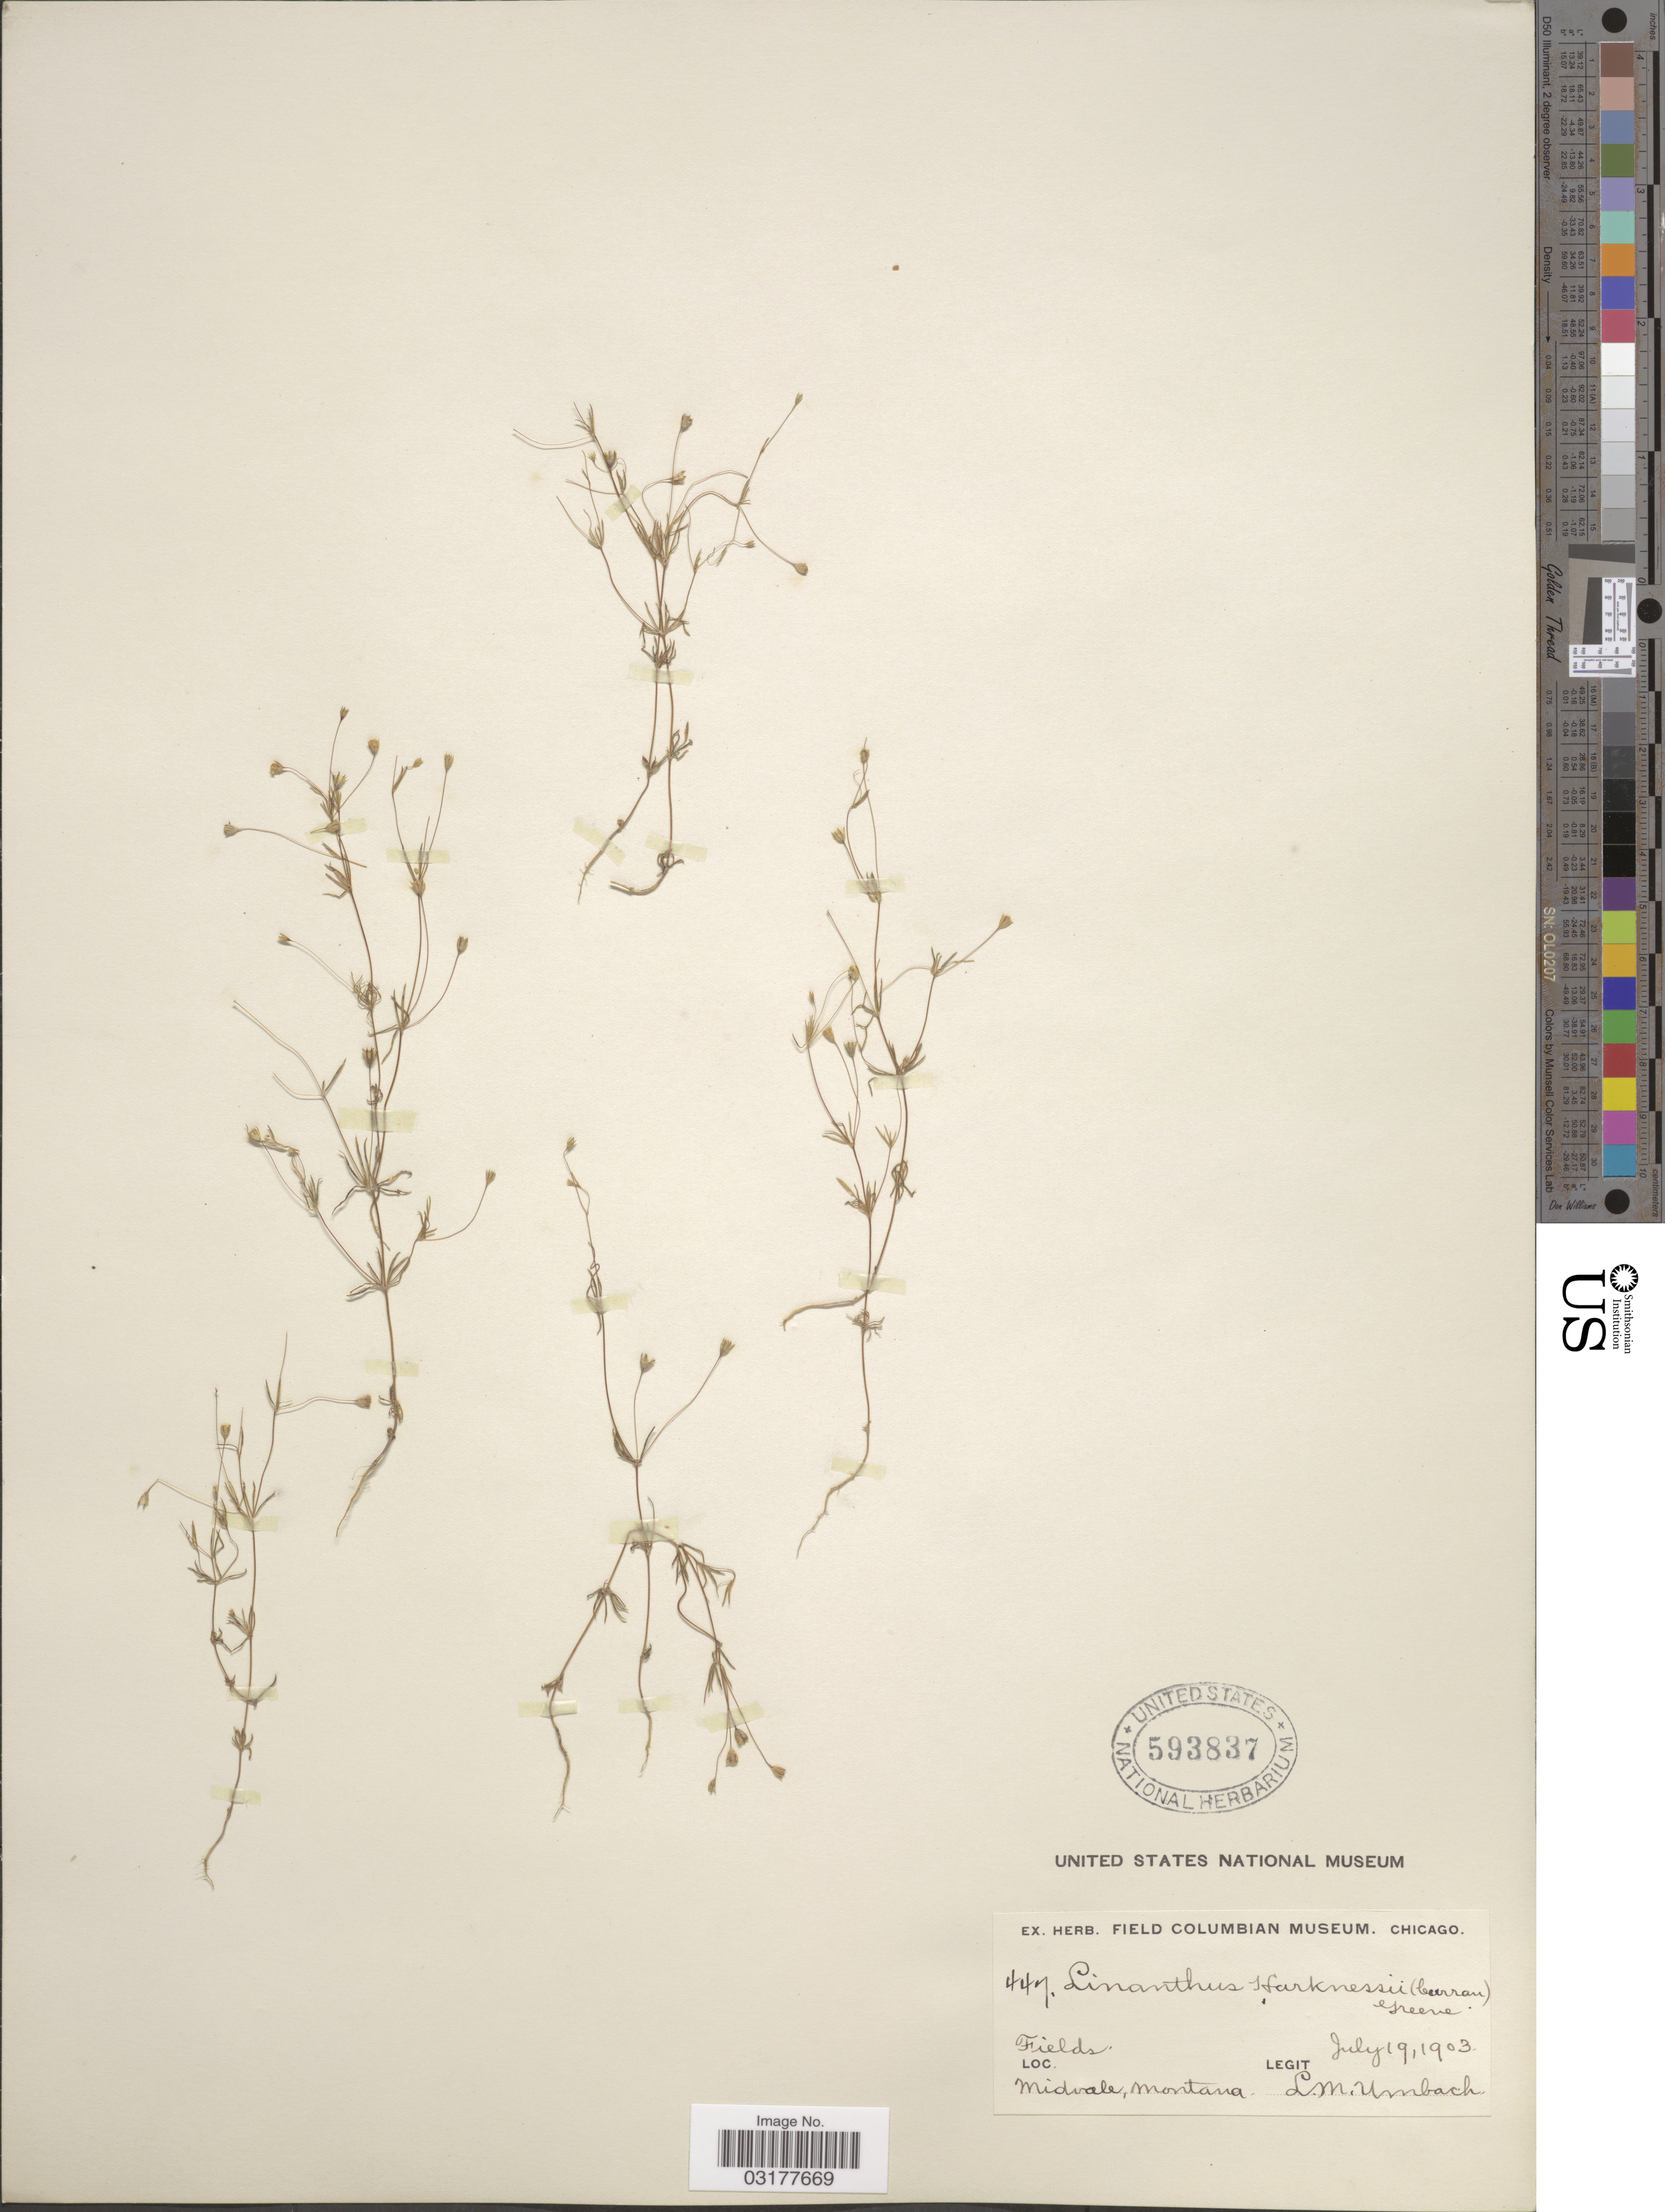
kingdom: Plantae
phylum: Tracheophyta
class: Magnoliopsida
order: Ericales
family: Polemoniaceae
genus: Leptosiphon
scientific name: Leptosiphon septentrionalis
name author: (H. Mason) J.M. Porter & L.A. Johnson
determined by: Strong, Mark T., (BOT), Smithsonian Institution - National Museum of Natural History (UNITED STATES)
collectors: L. M. Umbach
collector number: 447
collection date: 1903-07-19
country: United States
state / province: Montana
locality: Midvale, Montana.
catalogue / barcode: US 593837